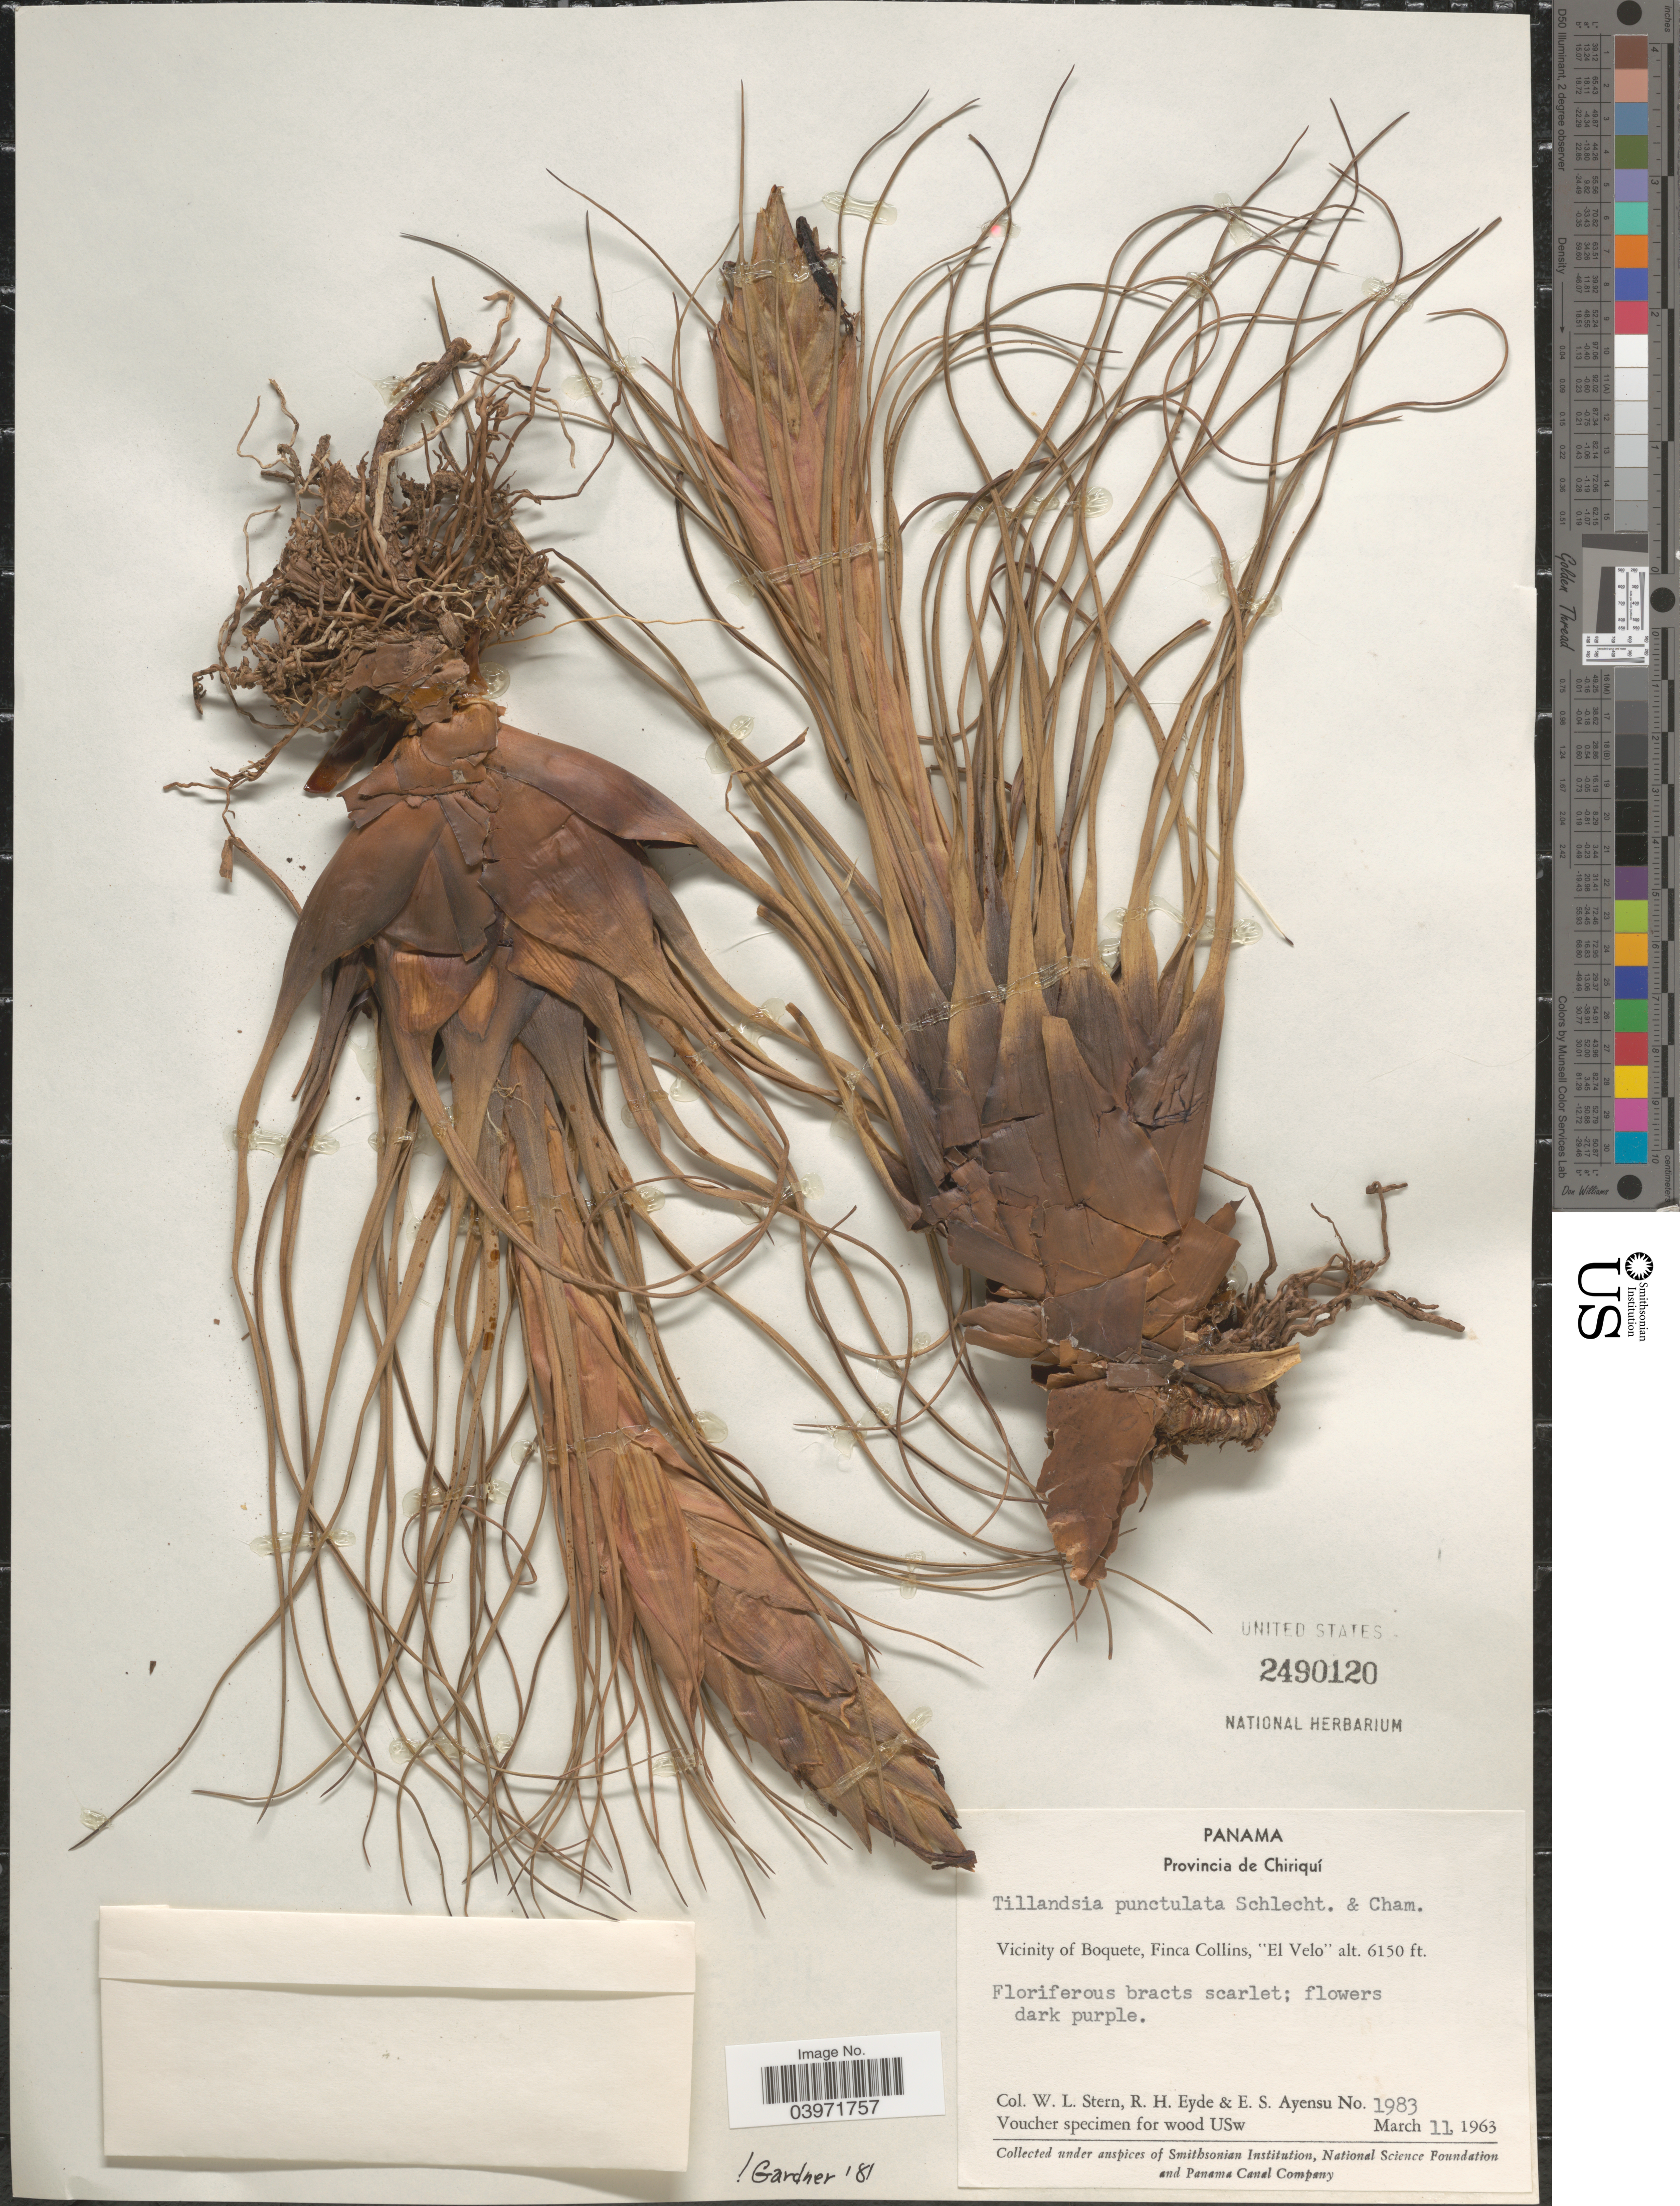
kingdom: Plantae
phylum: Tracheophyta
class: Liliopsida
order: Poales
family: Bromeliaceae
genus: Tillandsia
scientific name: Tillandsia punctulata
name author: Schltdl. & Cham.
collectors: W. L. Stern, R. H. Eyde & E. S. Ayensu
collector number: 1983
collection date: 1963-03-11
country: Panama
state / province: Chiriqui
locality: Vicinity of Boquete, Finca Collins, "El Velo".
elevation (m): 1875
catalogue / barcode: US 2490120